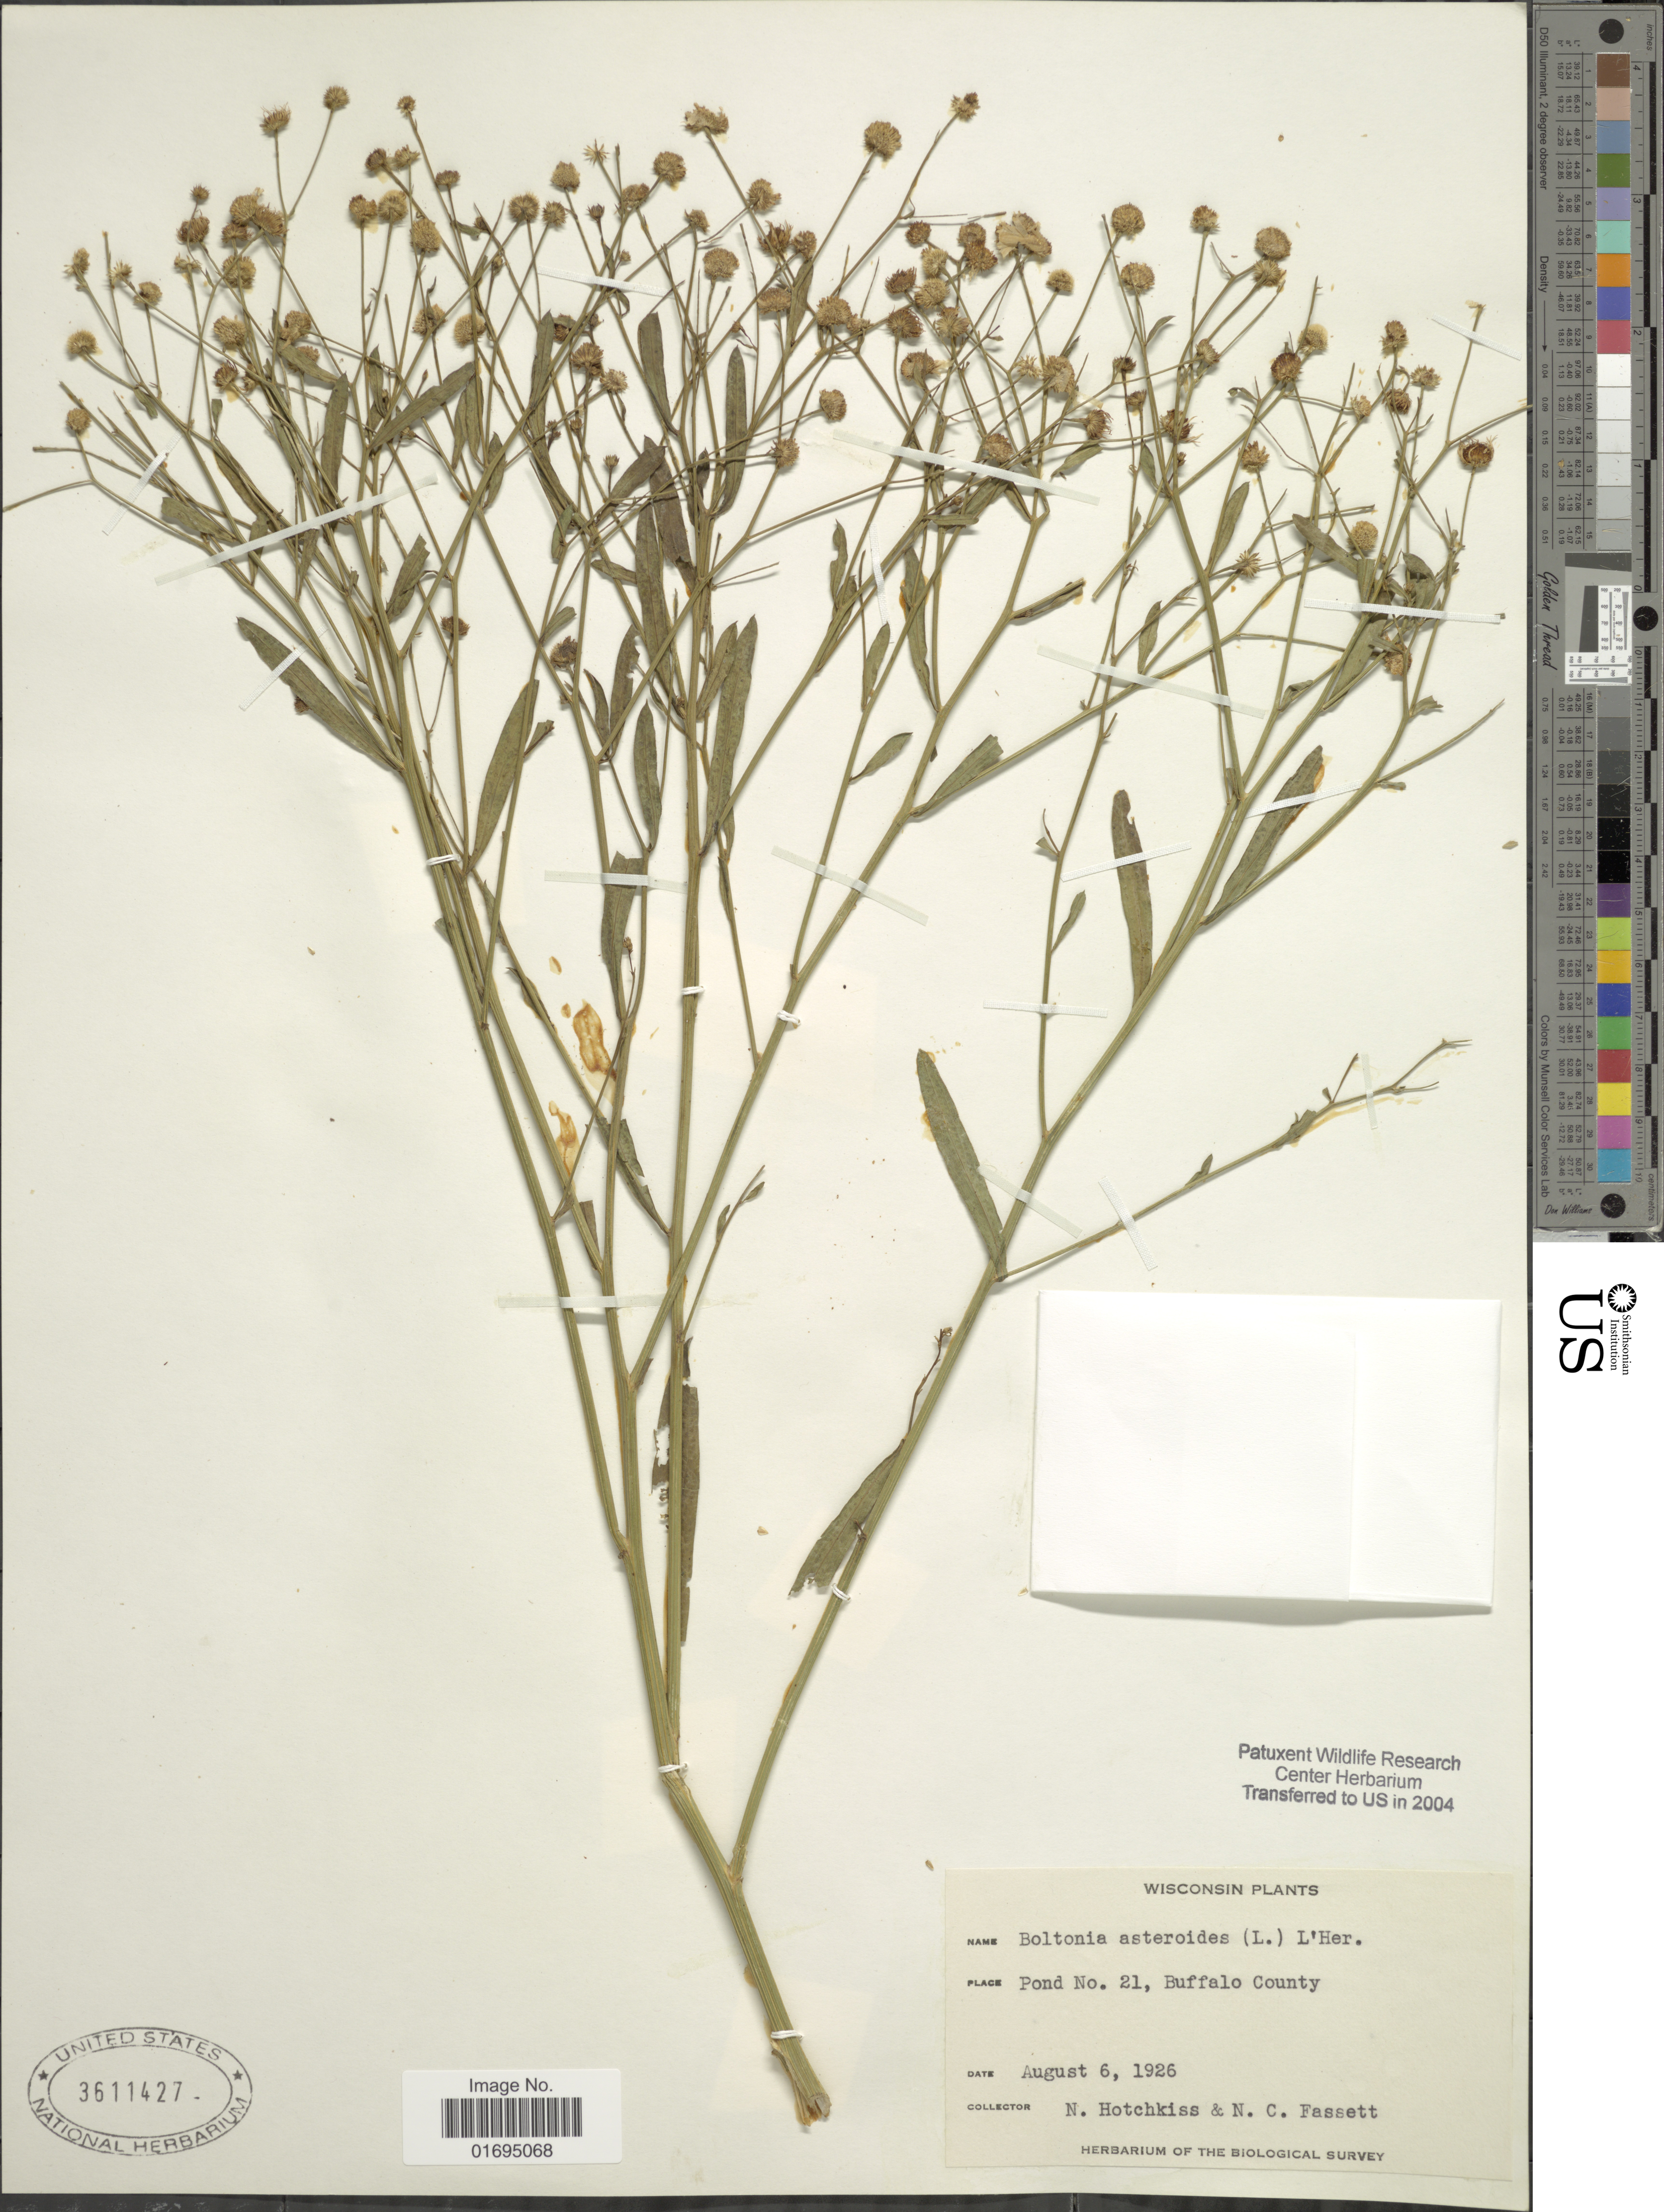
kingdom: Plantae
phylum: Tracheophyta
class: Magnoliopsida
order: Asterales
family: Asteraceae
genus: Boltonia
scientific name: Boltonia asteroides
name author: (L.) L'Hér.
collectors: N. Hotchkiss & N. C. Fassett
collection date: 1926-08-06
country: United States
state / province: Wisconsin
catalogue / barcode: US 3611427